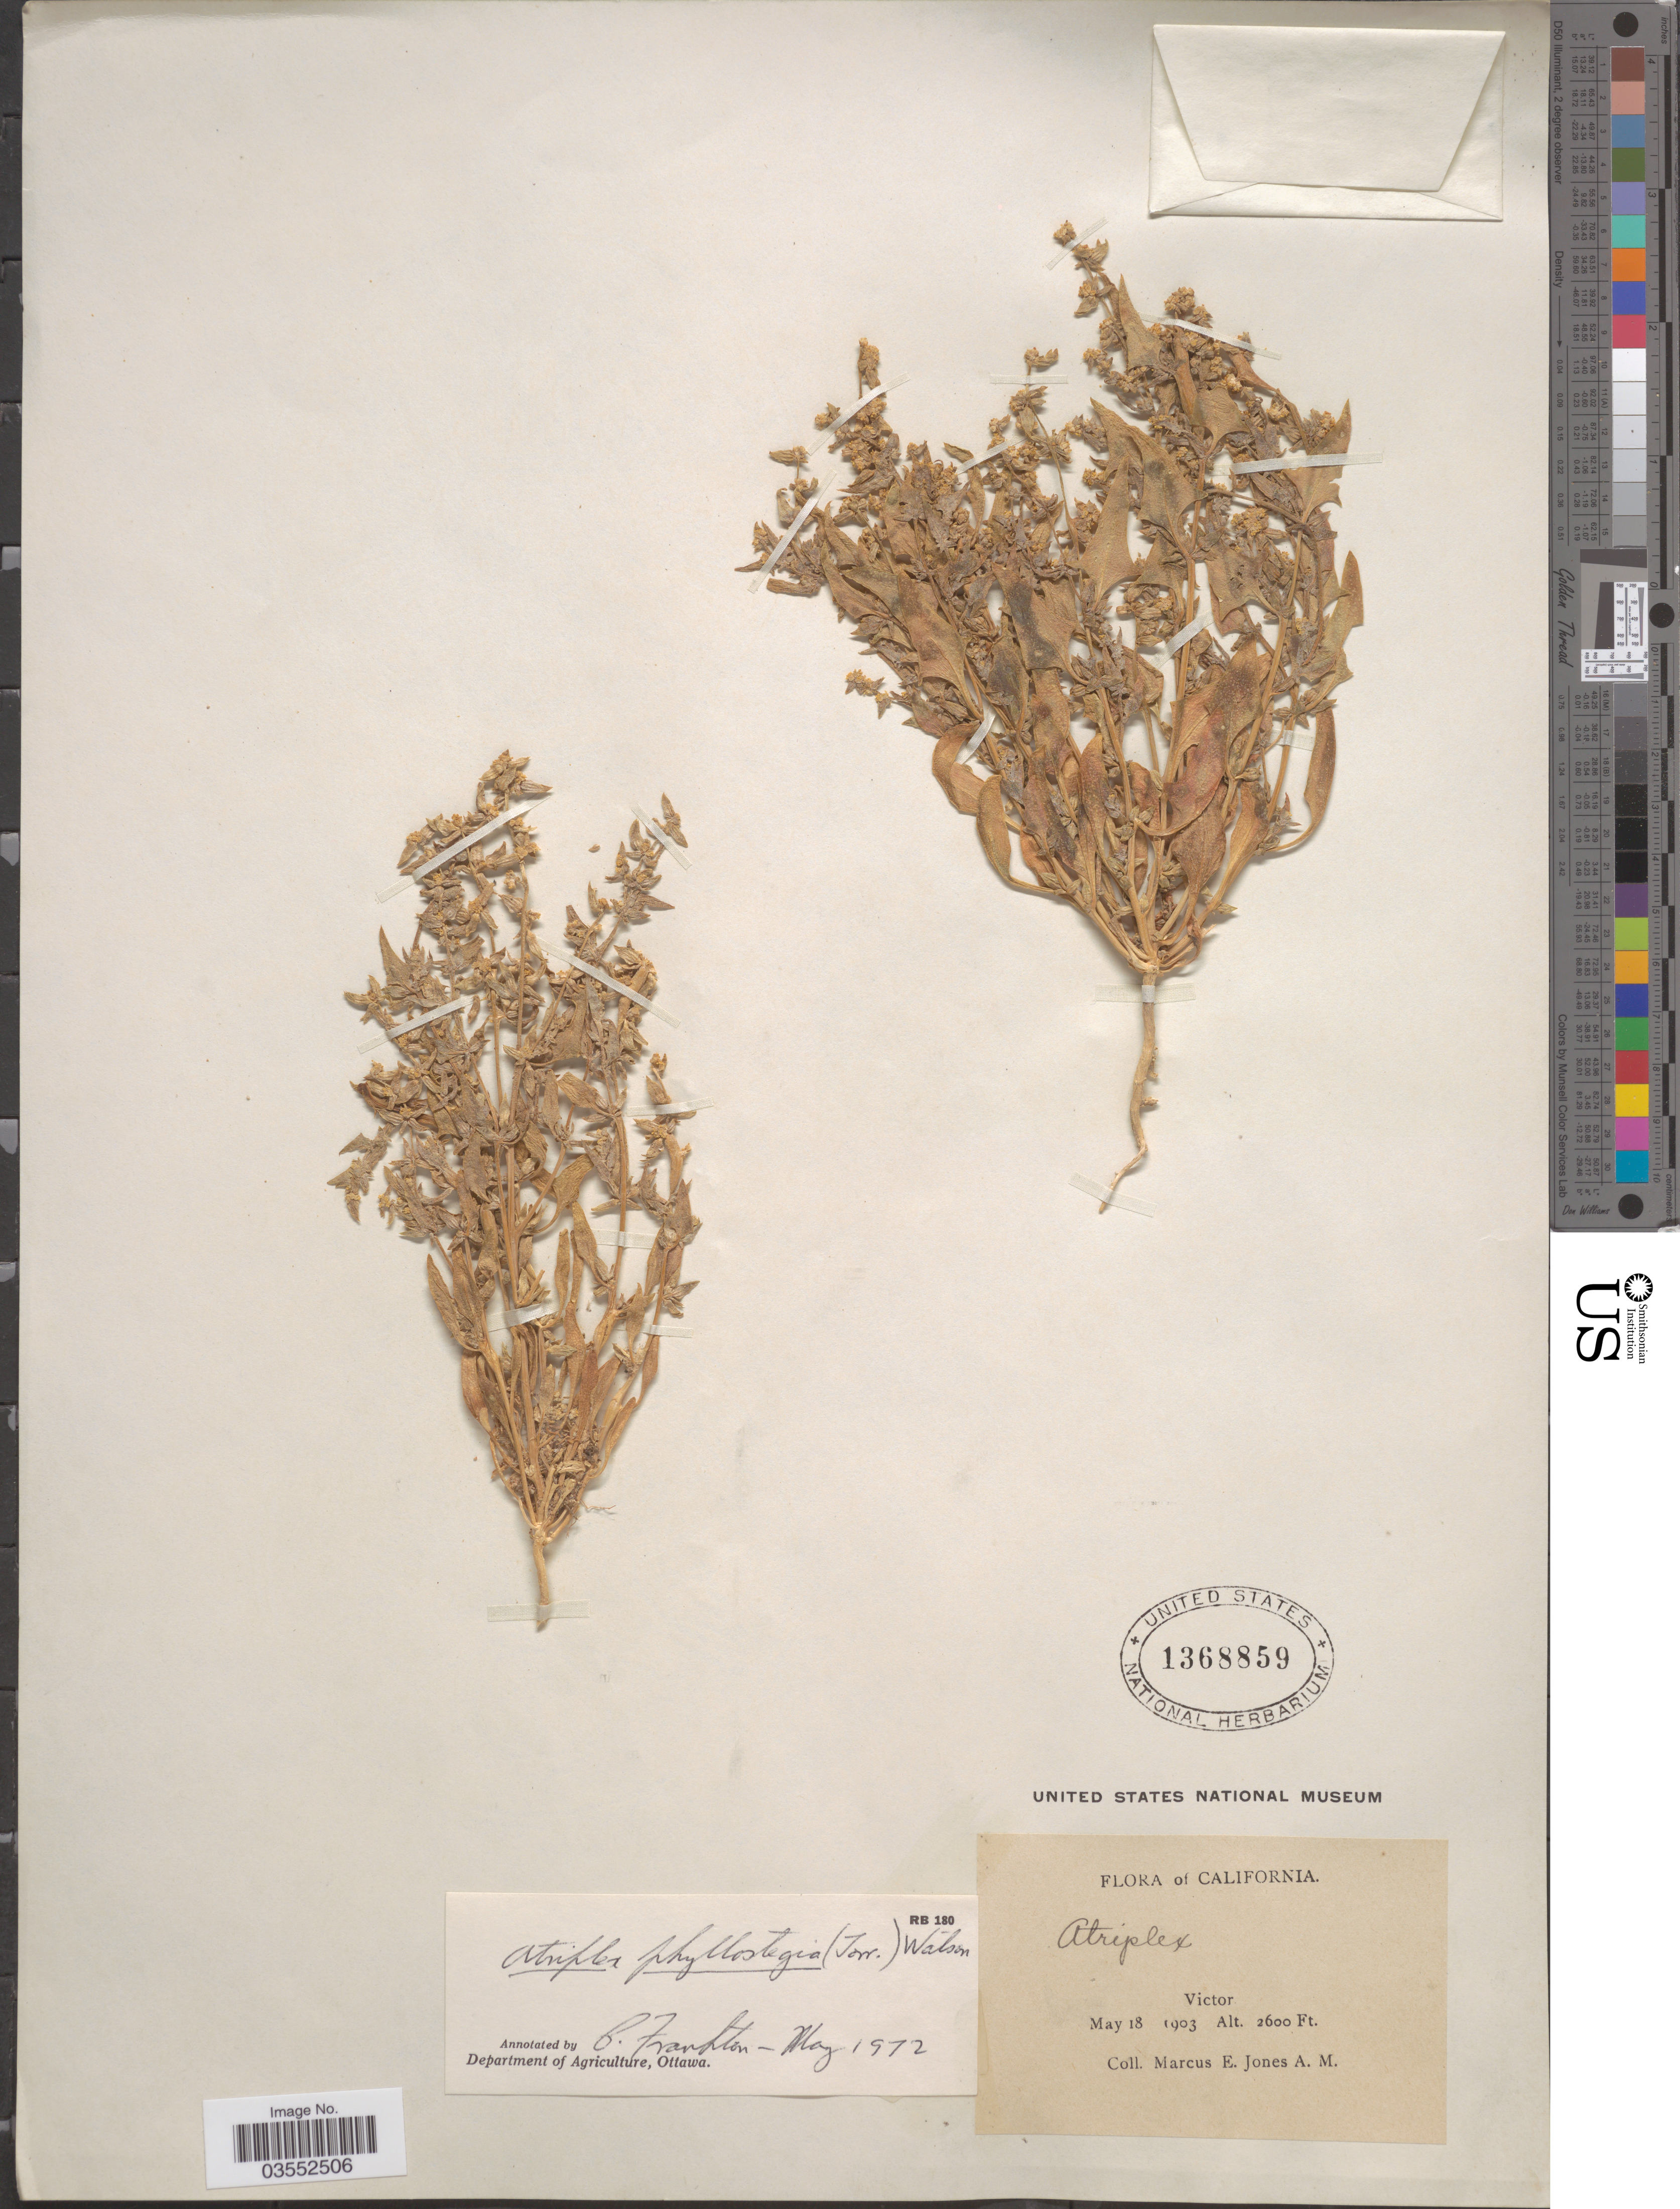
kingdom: Plantae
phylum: Tracheophyta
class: Magnoliopsida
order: Caryophyllales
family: Amaranthaceae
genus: Atriplex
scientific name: Atriplex phyllostegia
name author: (Torr. ex S. Watson) S. Watson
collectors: M. E. Jones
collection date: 1903-05-18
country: United States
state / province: California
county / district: San Joaquin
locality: Victor.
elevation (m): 792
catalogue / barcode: US 1368859